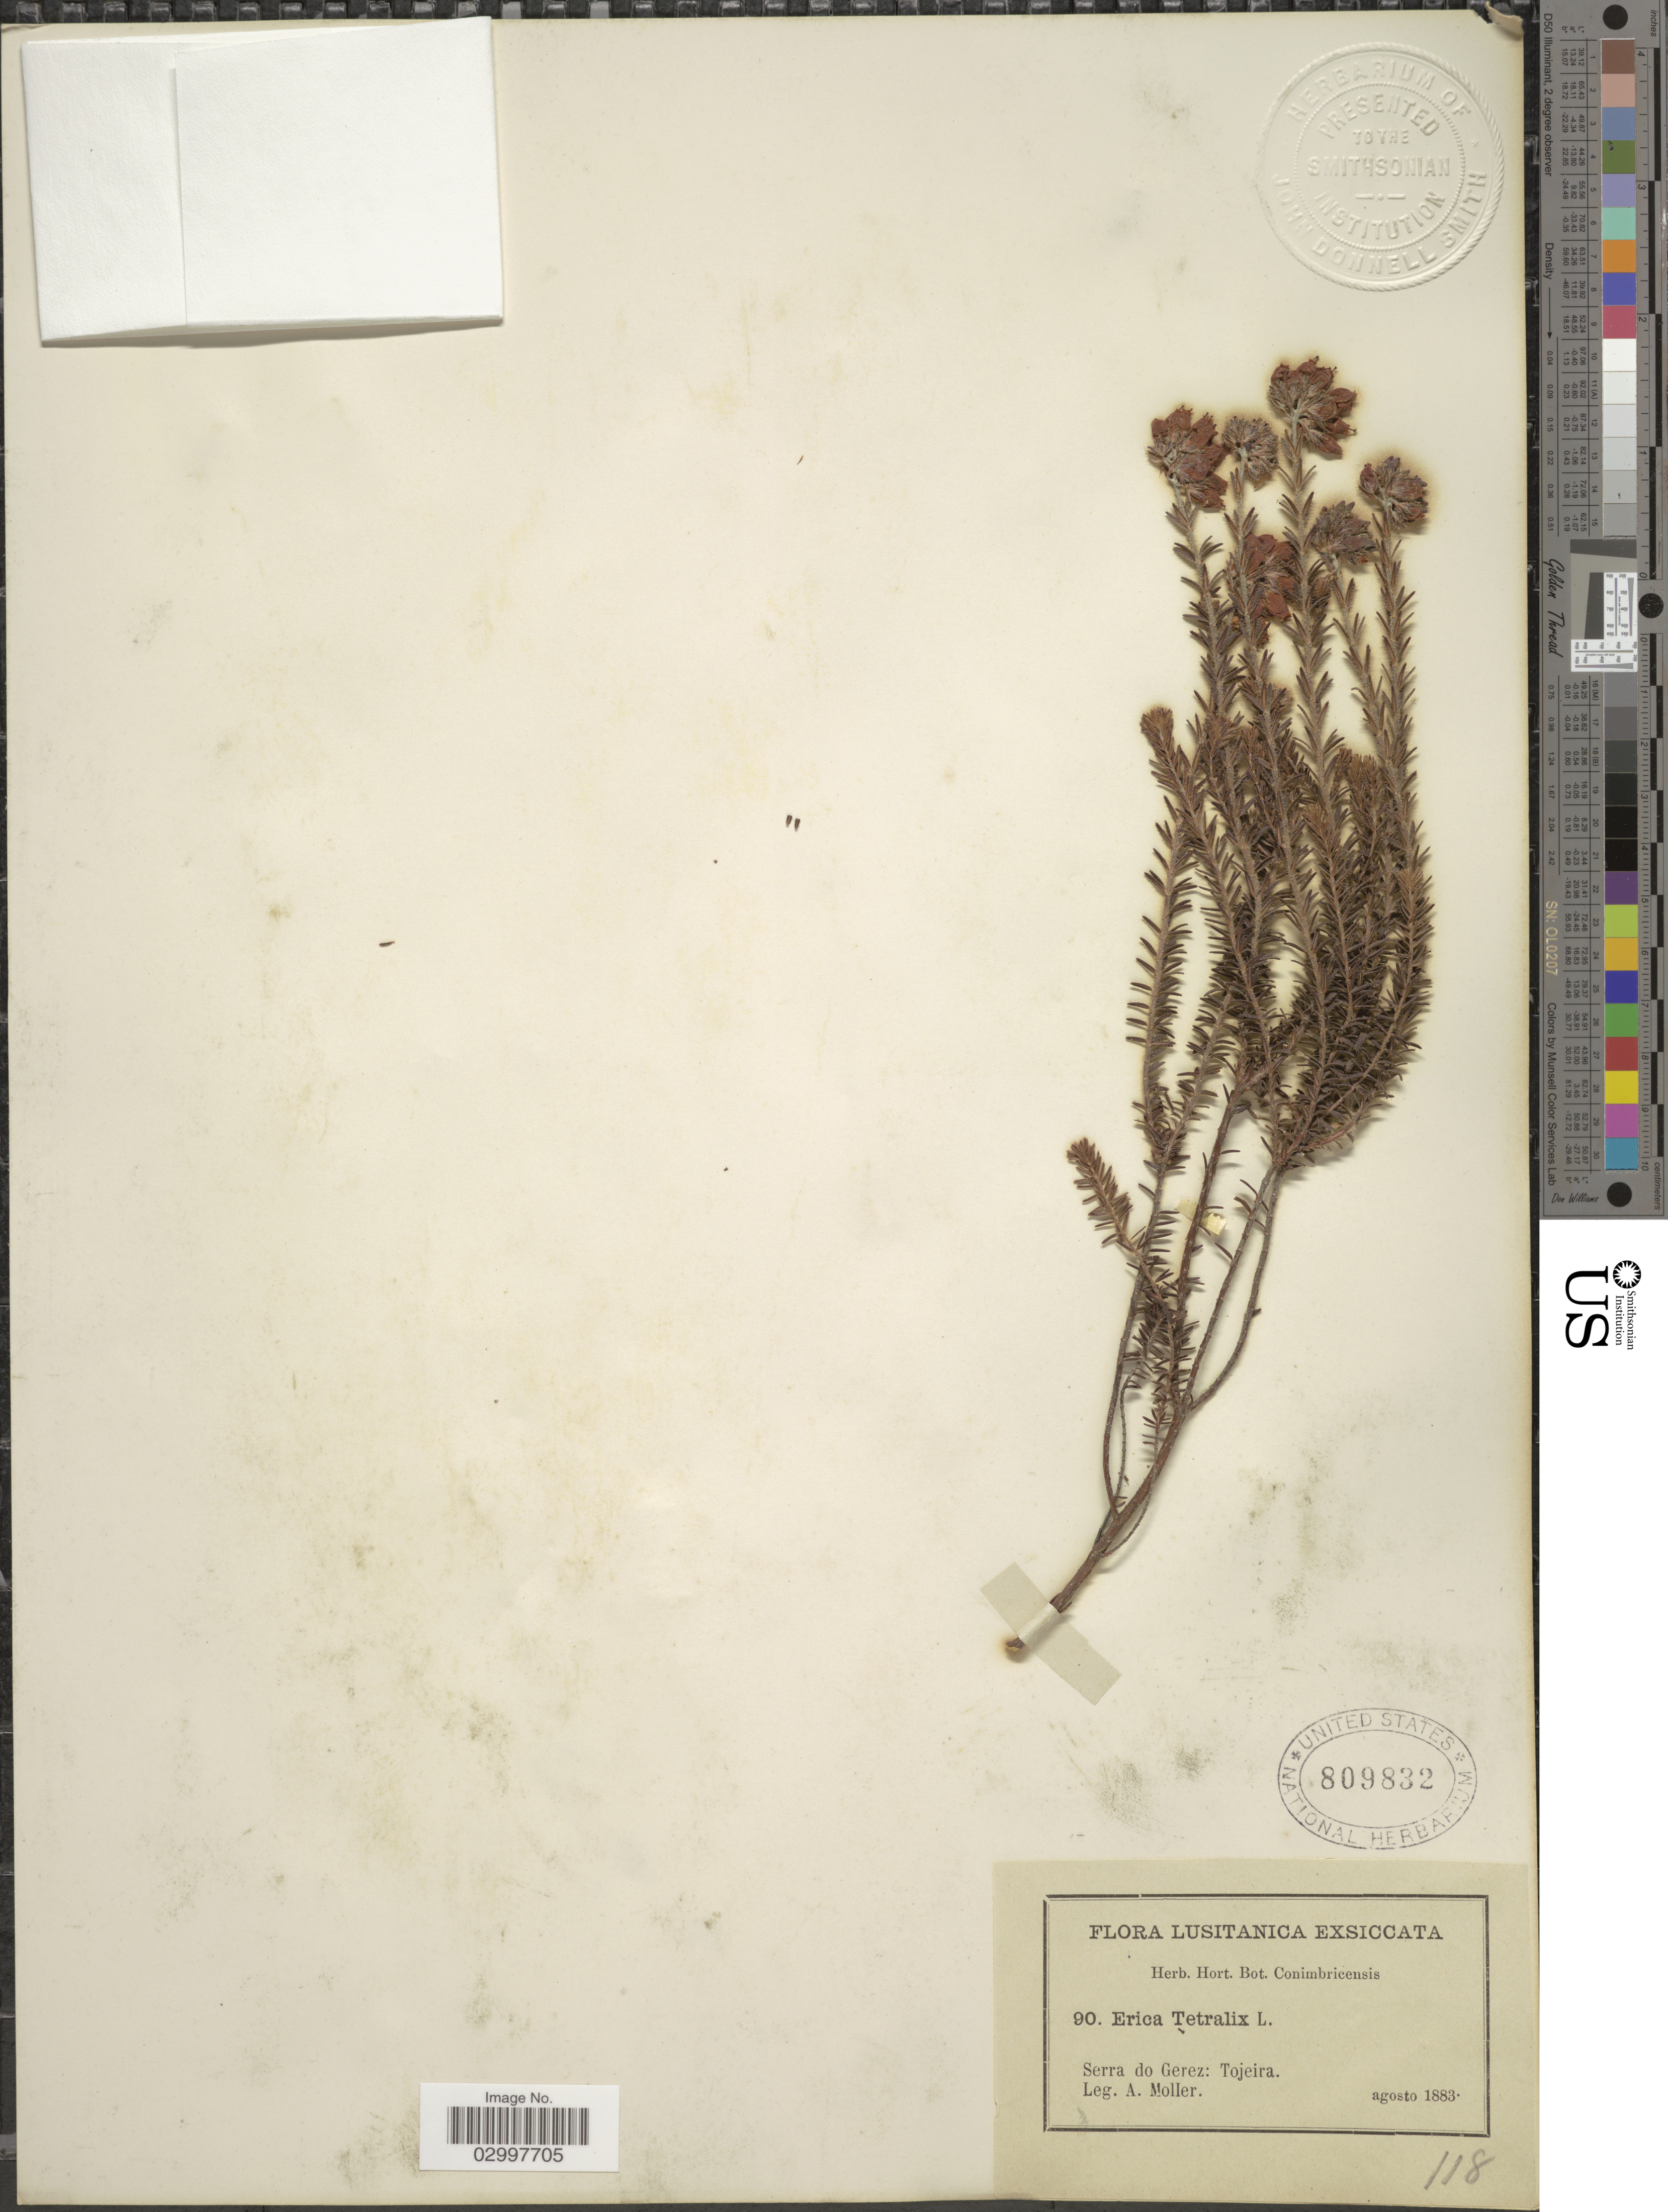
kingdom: Plantae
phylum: Tracheophyta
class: Magnoliopsida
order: Ericales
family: Ericaceae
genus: Erica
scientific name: Erica tetralix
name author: L.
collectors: A. Moller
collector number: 90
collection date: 1883-08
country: Portugal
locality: Lusitanica. Serra do Gerez: Tojeira.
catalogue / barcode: US 809832